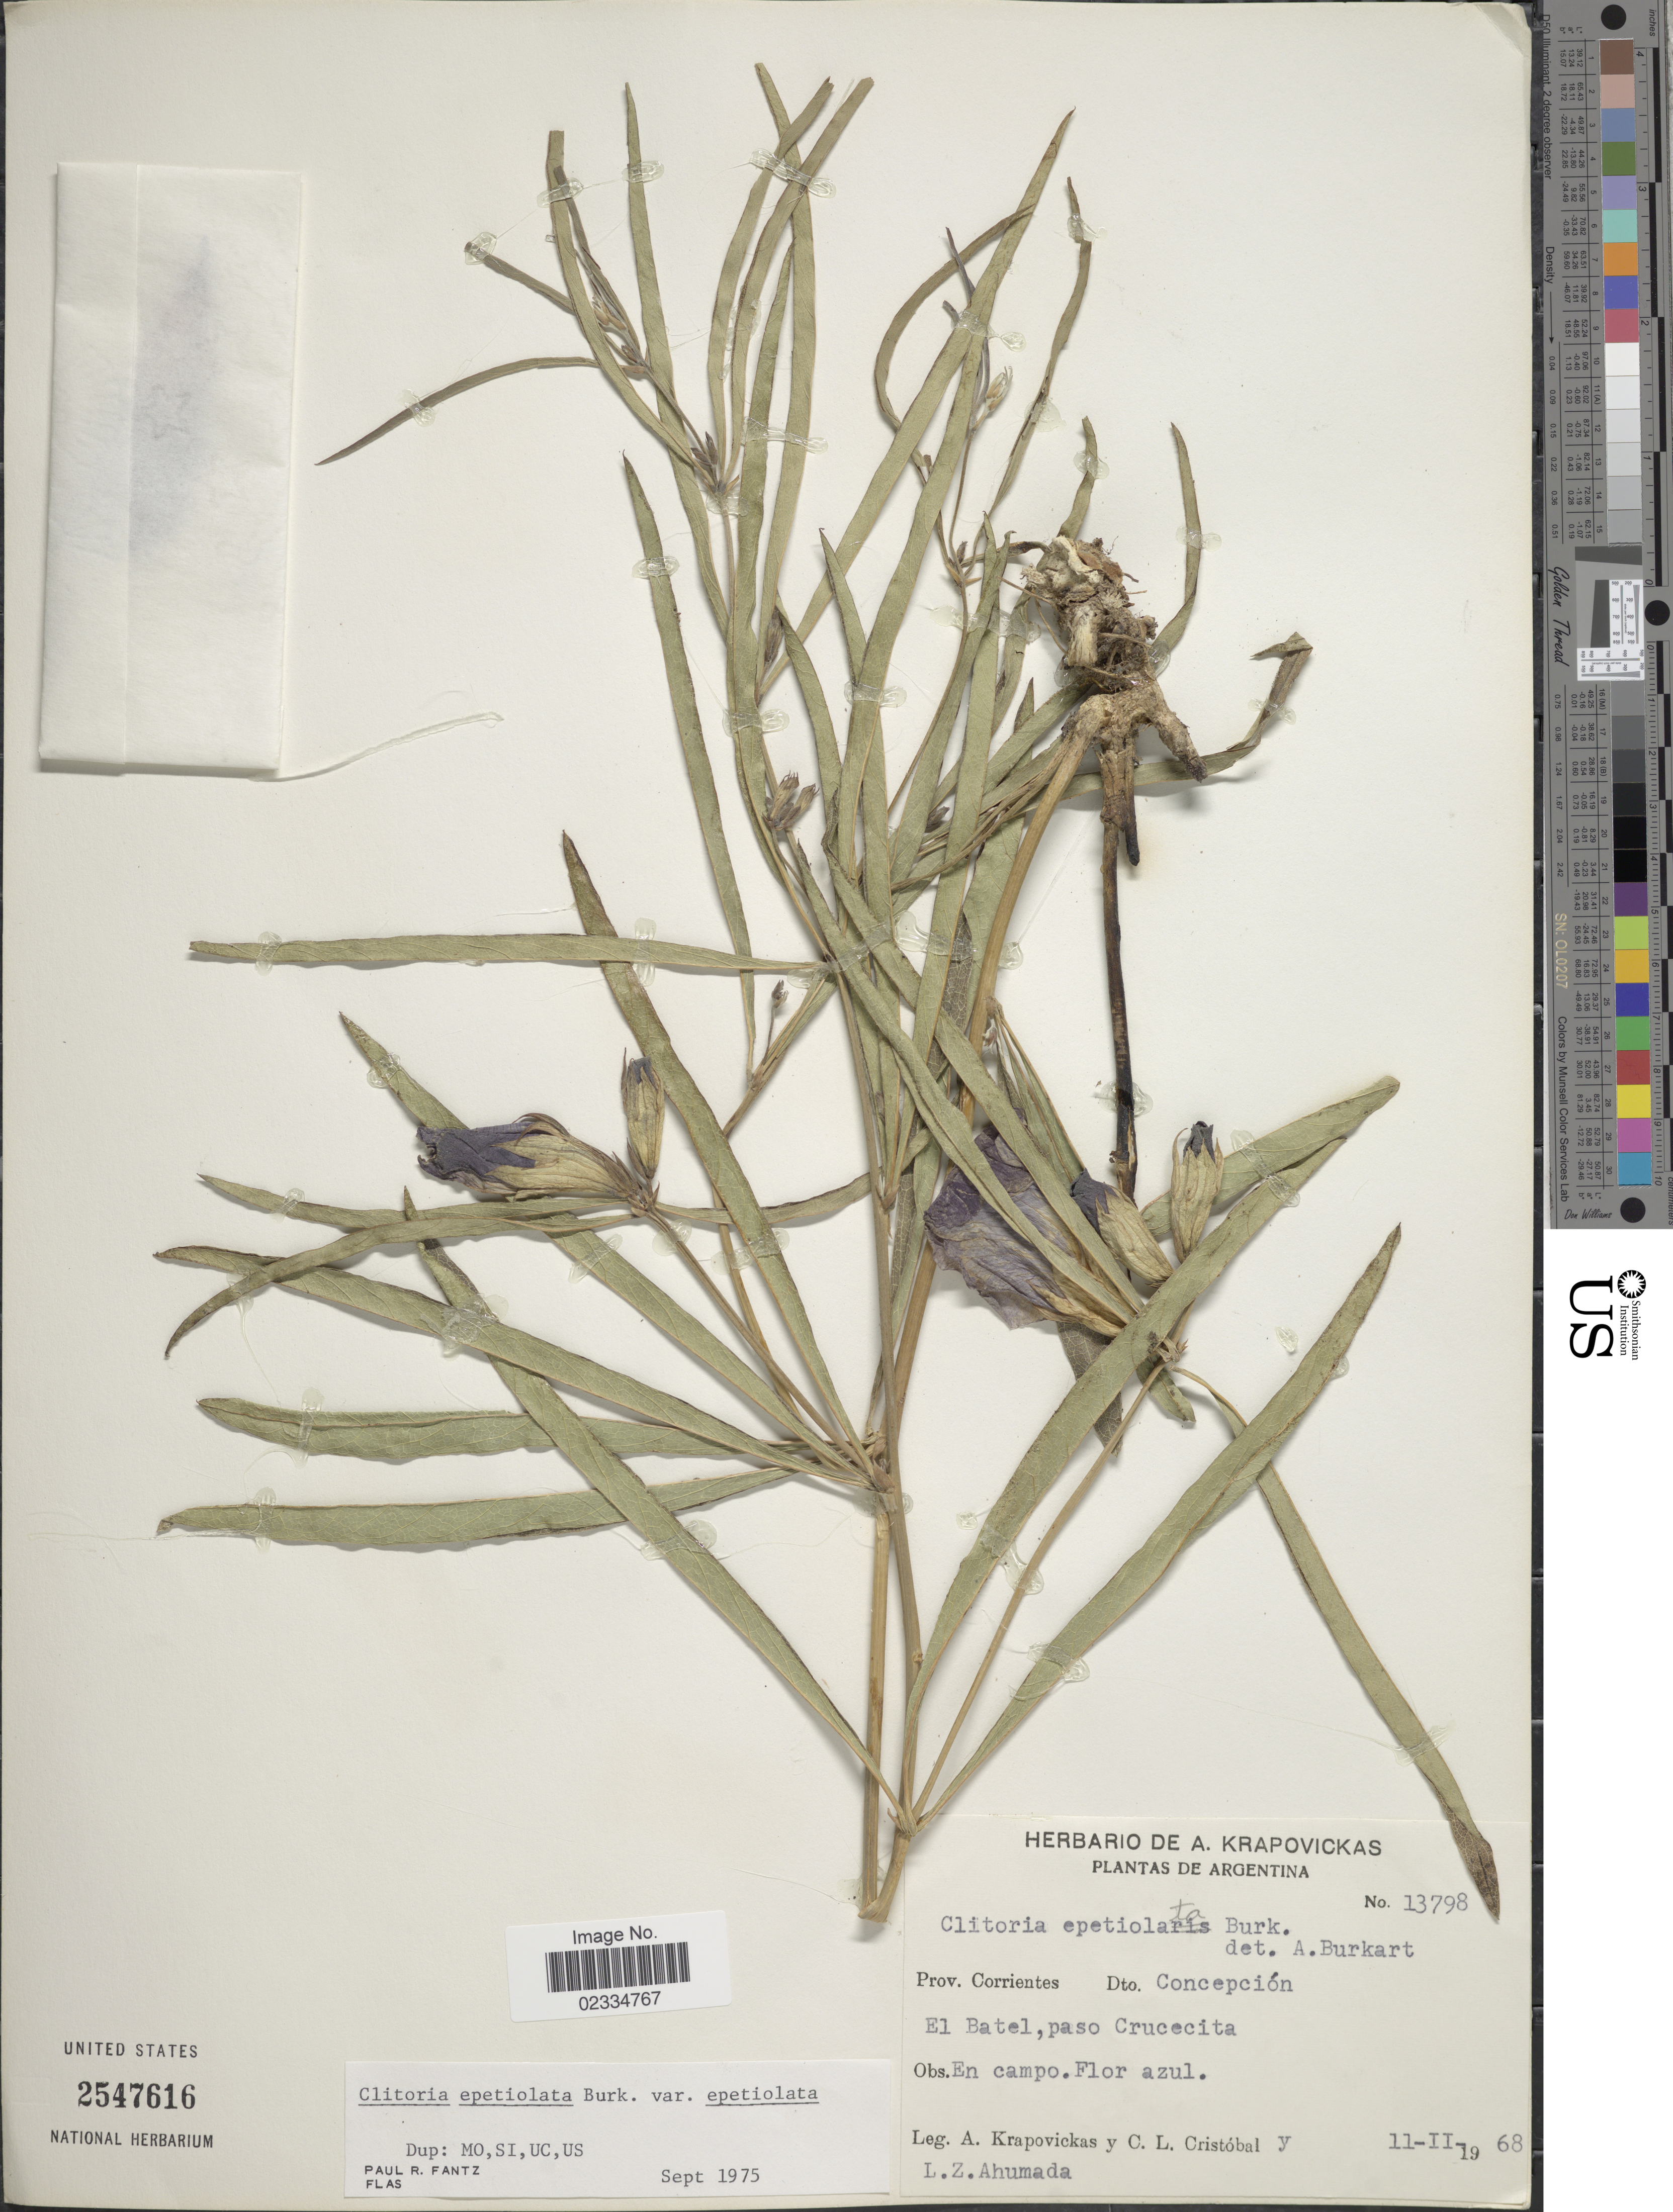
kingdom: Plantae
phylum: Tracheophyta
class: Magnoliopsida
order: Fabales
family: Fabaceae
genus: Clitoria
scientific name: Clitoria epetiolata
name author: Burkart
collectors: A. Krapovickas, C. L. Cristóbal & L. Ahumada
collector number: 13798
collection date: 1968-02-11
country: Argentina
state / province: Corrientes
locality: Dto. Concepcion, El Batel, paso Crucecita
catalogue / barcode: US 2547616